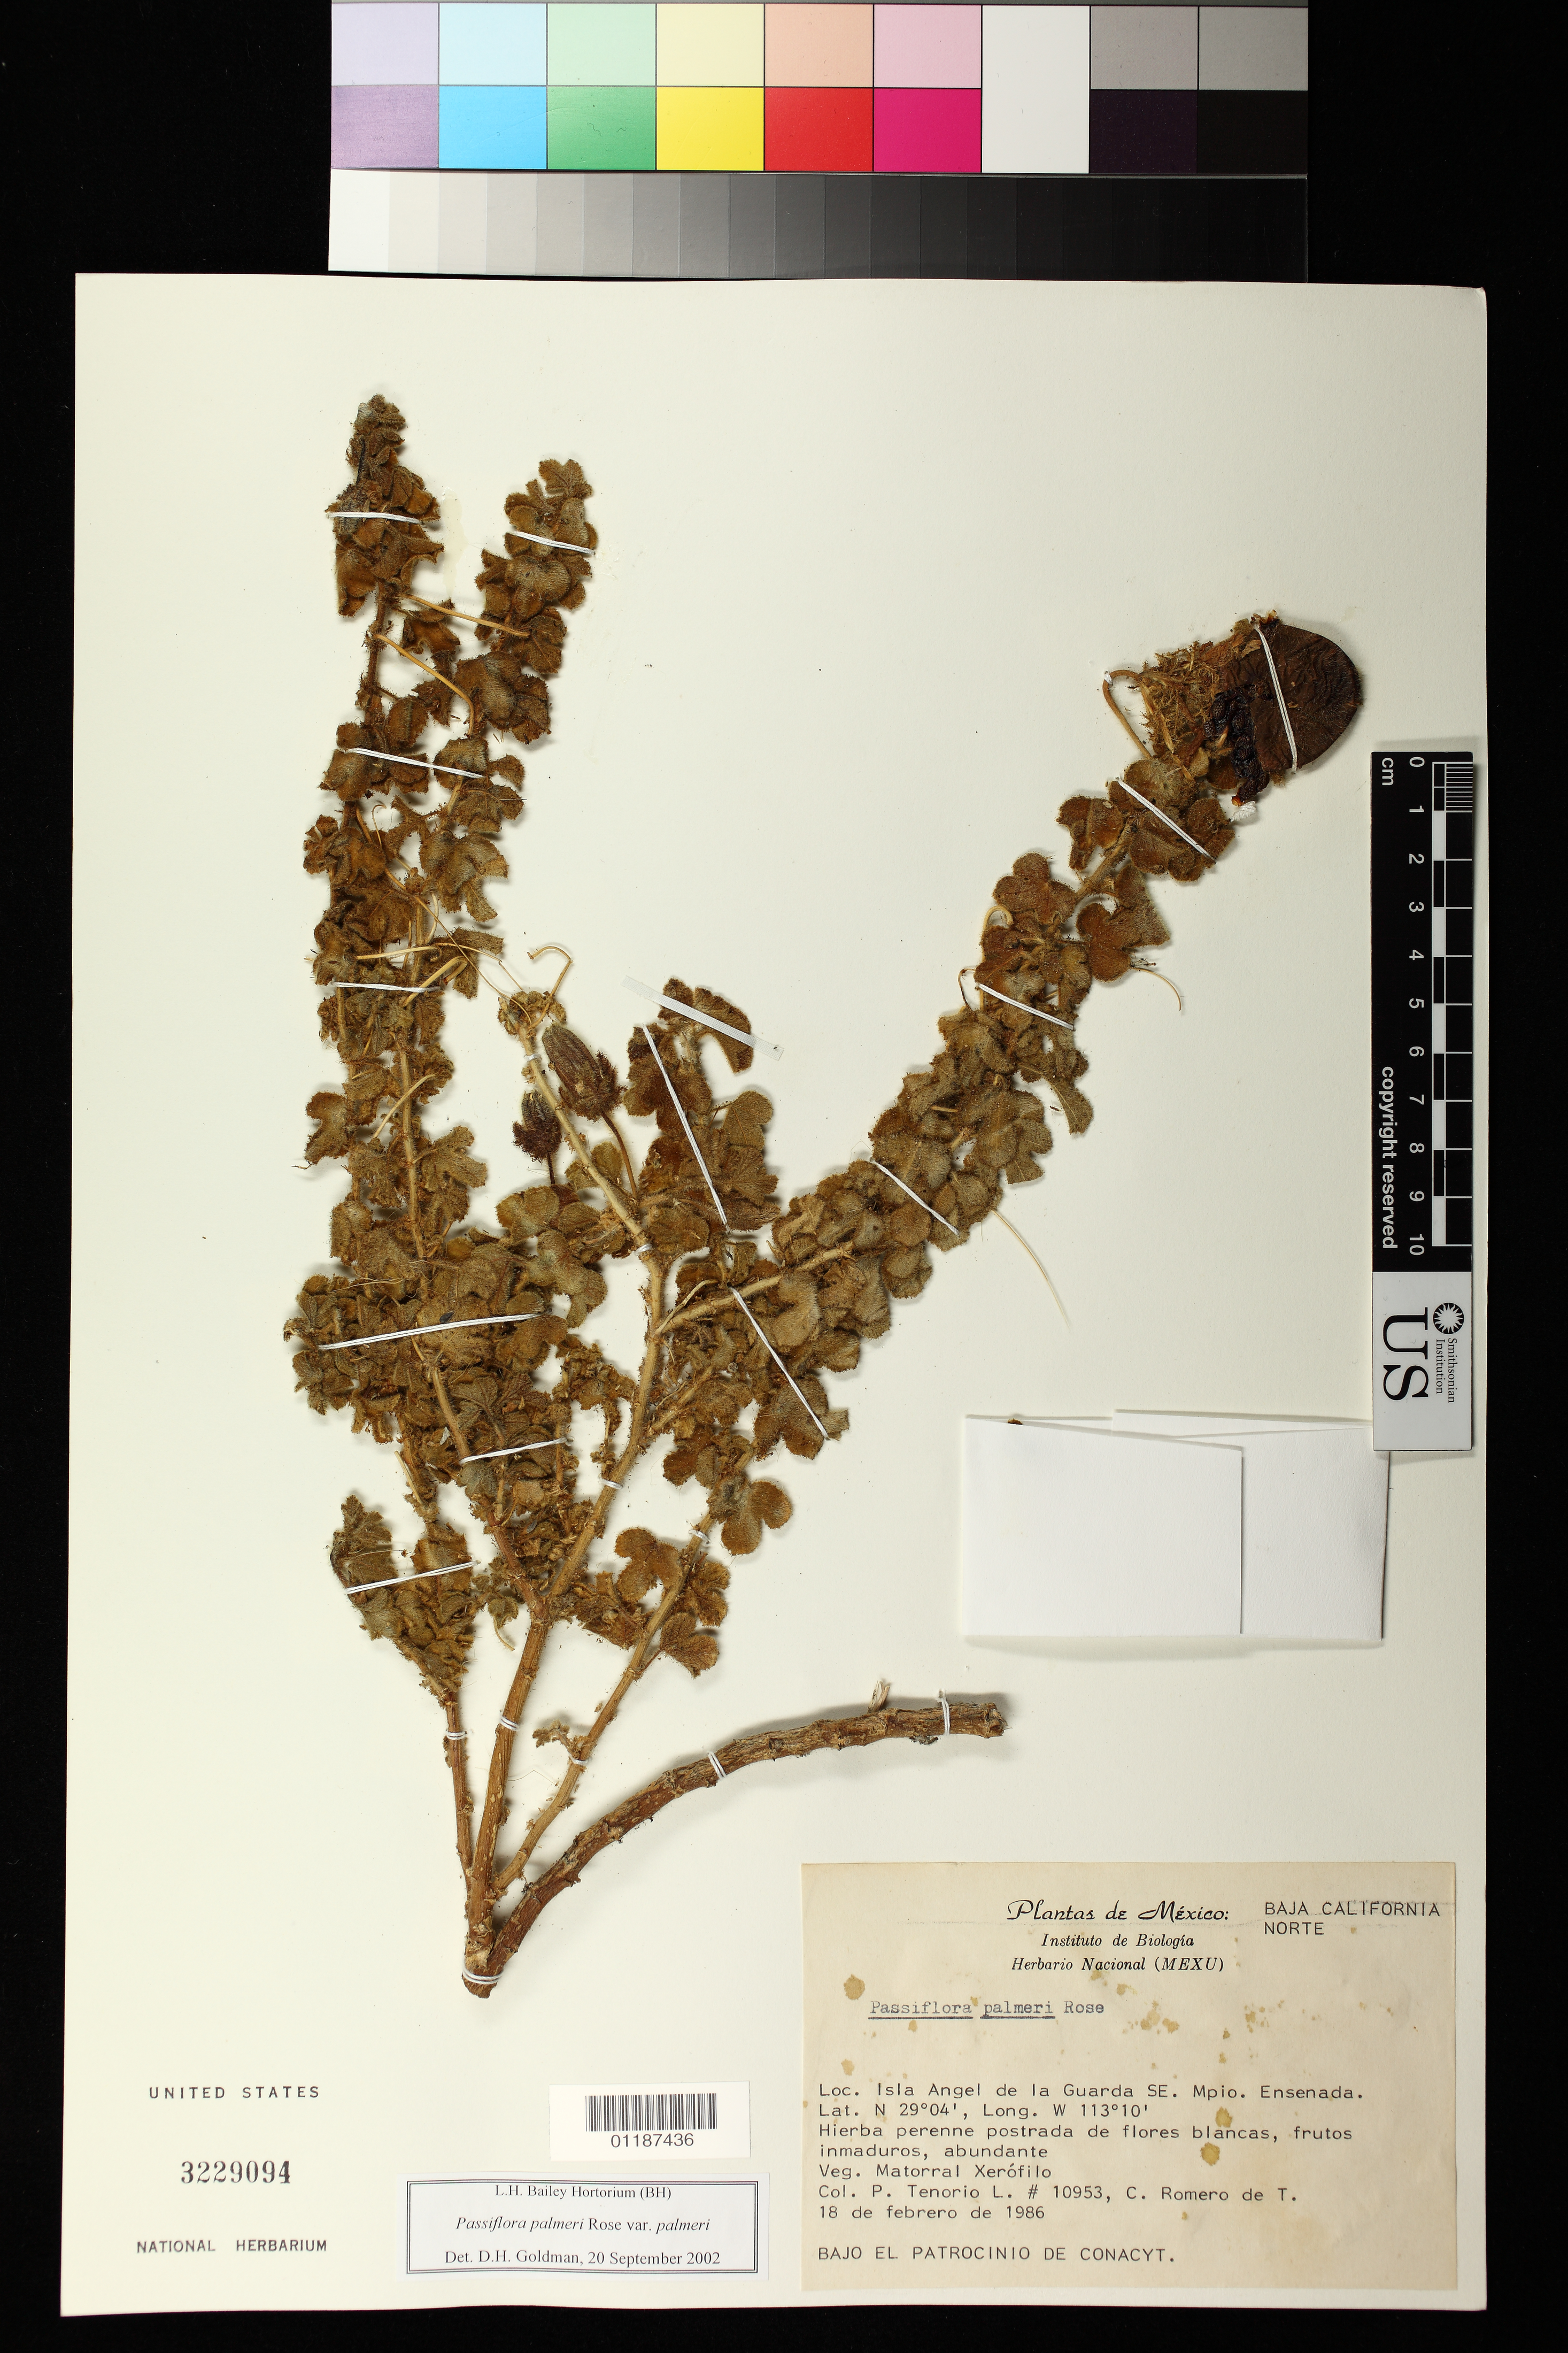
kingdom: Plantae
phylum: Tracheophyta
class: Magnoliopsida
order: Malpighiales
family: Passifloraceae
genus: Passiflora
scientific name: Passiflora palmeri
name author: Rose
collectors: P. Tenorio L. & C. Romero de T.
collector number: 10953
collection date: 1986-02-18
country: Mexico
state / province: Baja California Norte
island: Angel de la Guarda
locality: Isla Angel de la Guarda SE. Mpio. Ensenada.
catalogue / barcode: US 3229094